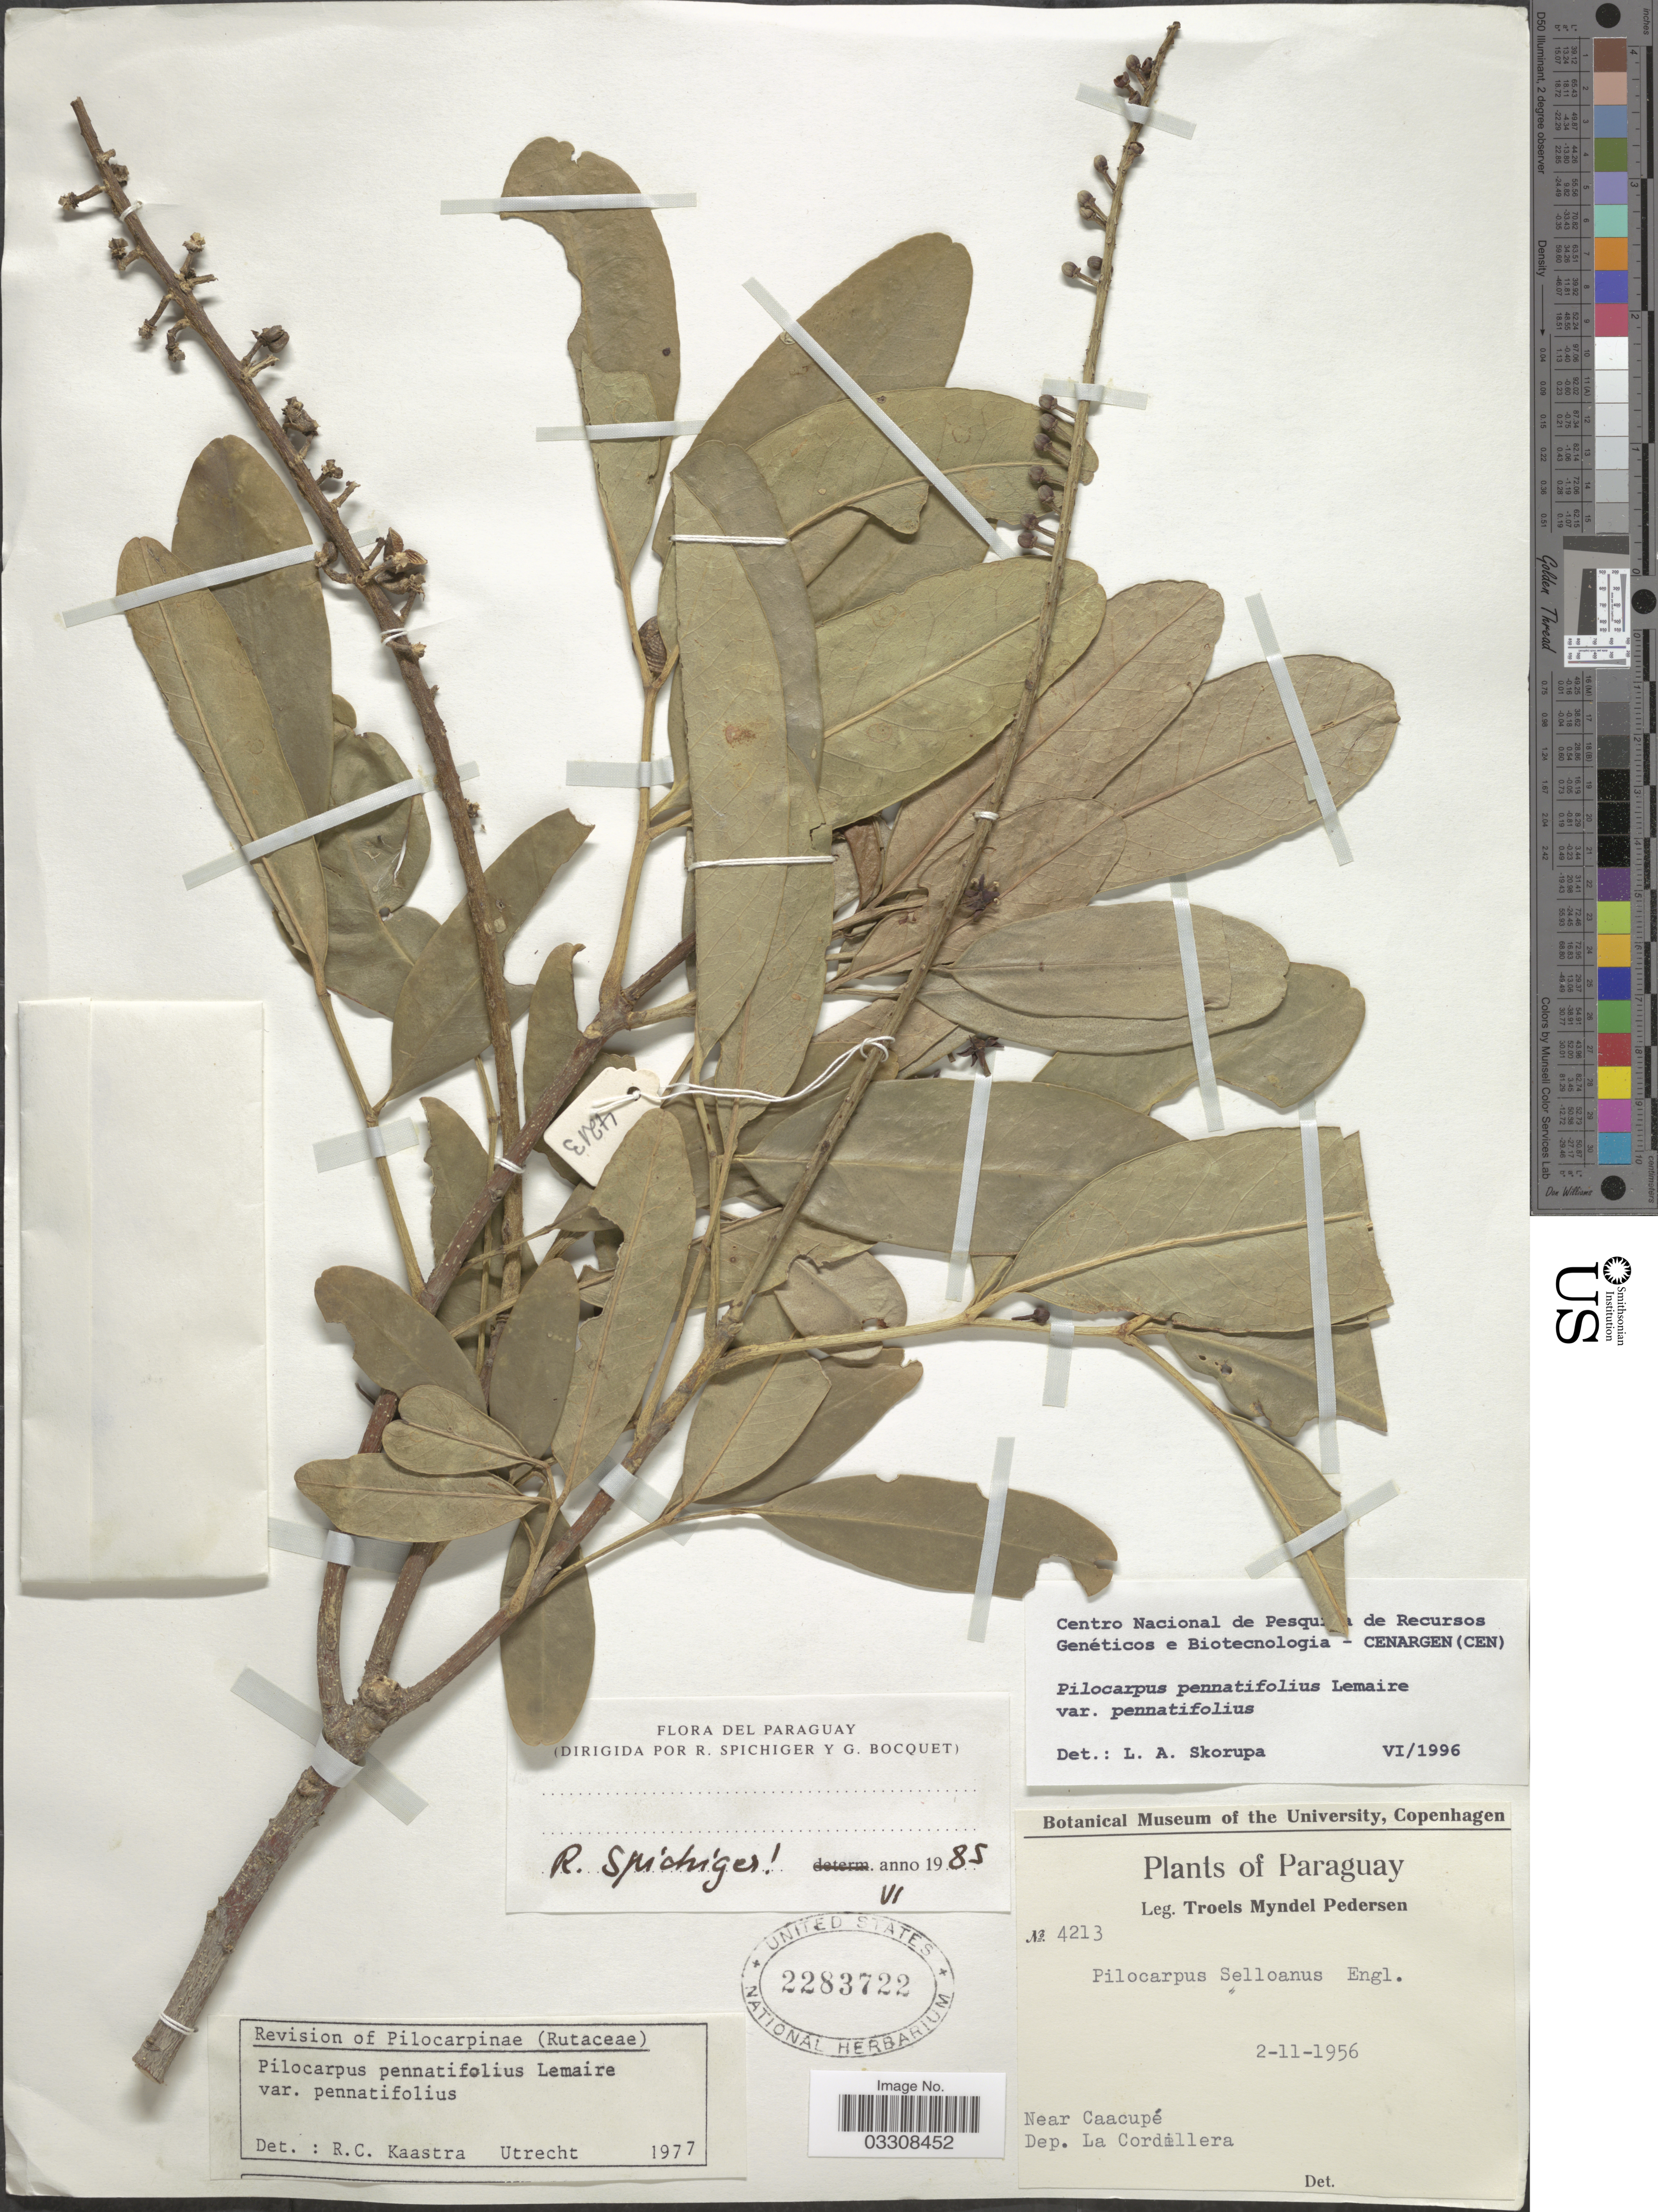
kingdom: Plantae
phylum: Tracheophyta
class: Magnoliopsida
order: Sapindales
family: Rutaceae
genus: Pilocarpus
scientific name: Pilocarpus pennatifolius var. pennatifolius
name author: Lem.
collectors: T. Pederson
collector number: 4213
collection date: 1956-11-02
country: Paraguay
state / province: Cordillera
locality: Near Caacupé. Dep. La Cordillera.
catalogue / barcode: US 2283722